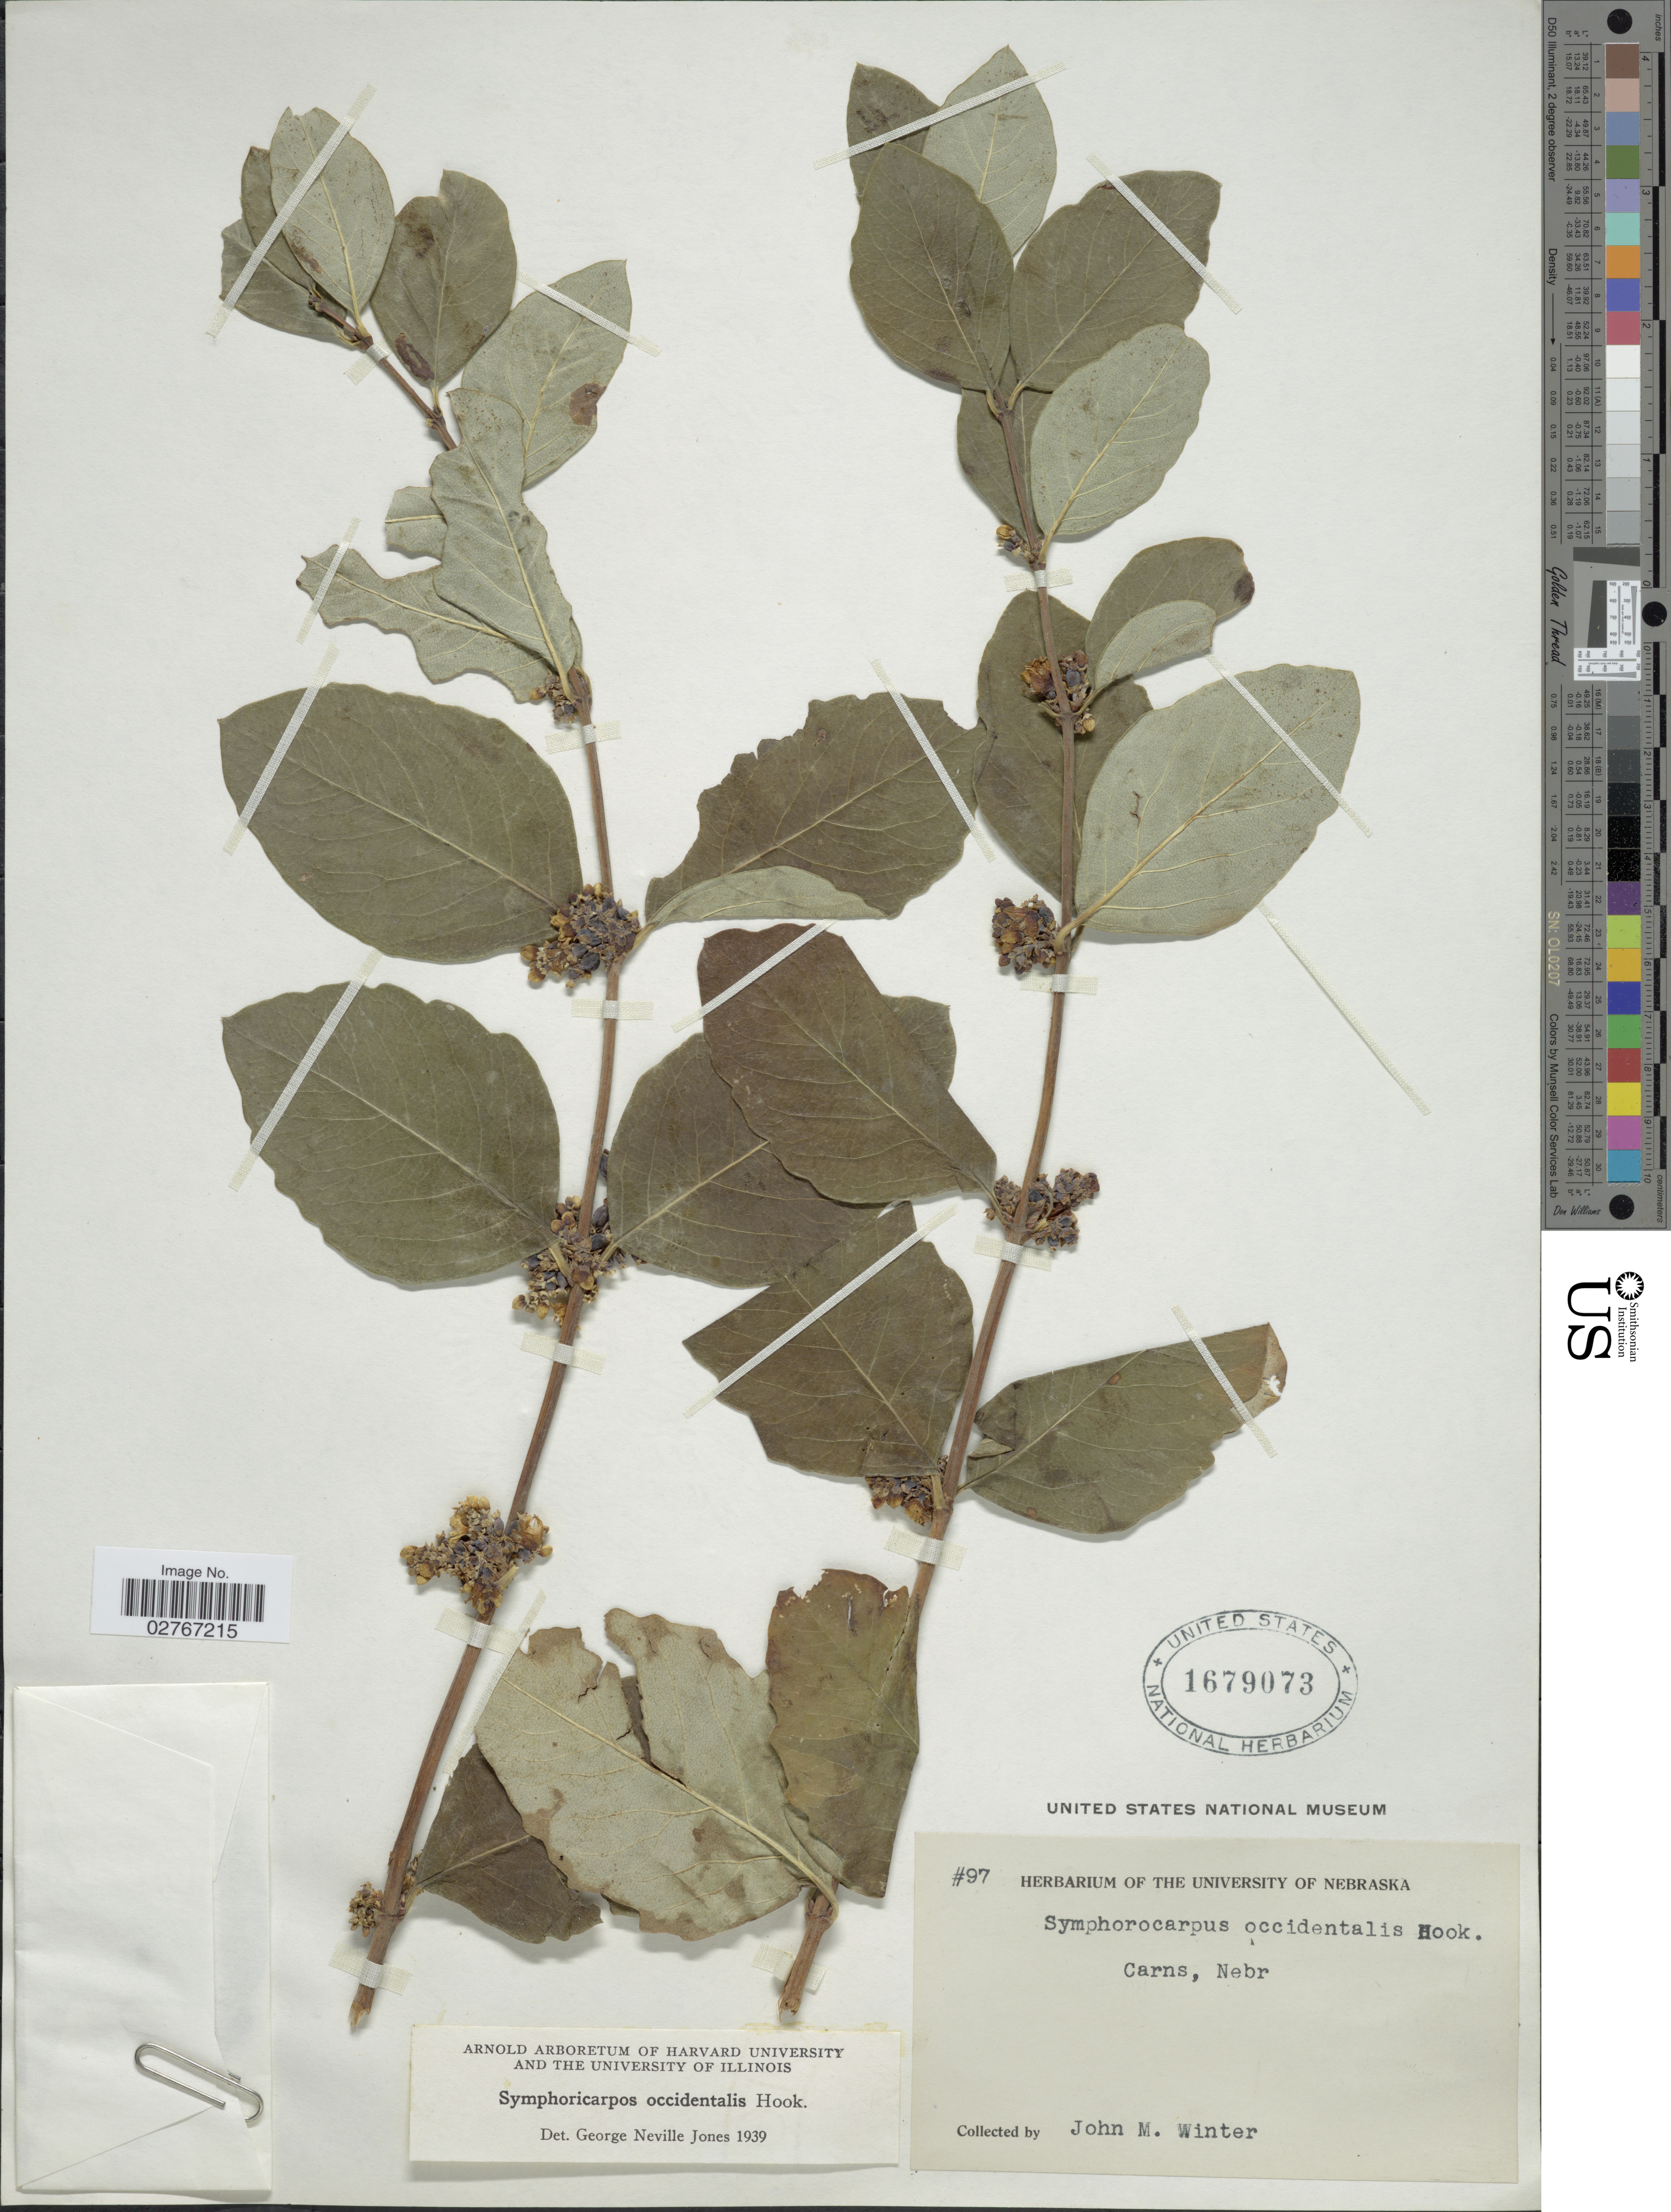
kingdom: Plantae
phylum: Tracheophyta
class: Magnoliopsida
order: Dipsacales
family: Caprifoliaceae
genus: Symphoricarpos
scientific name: Symphoricarpos occidentalis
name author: (R. Br.) Hook.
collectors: J. M. Winter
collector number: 97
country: United States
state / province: Nebraska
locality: Carns.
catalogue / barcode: US 1679073